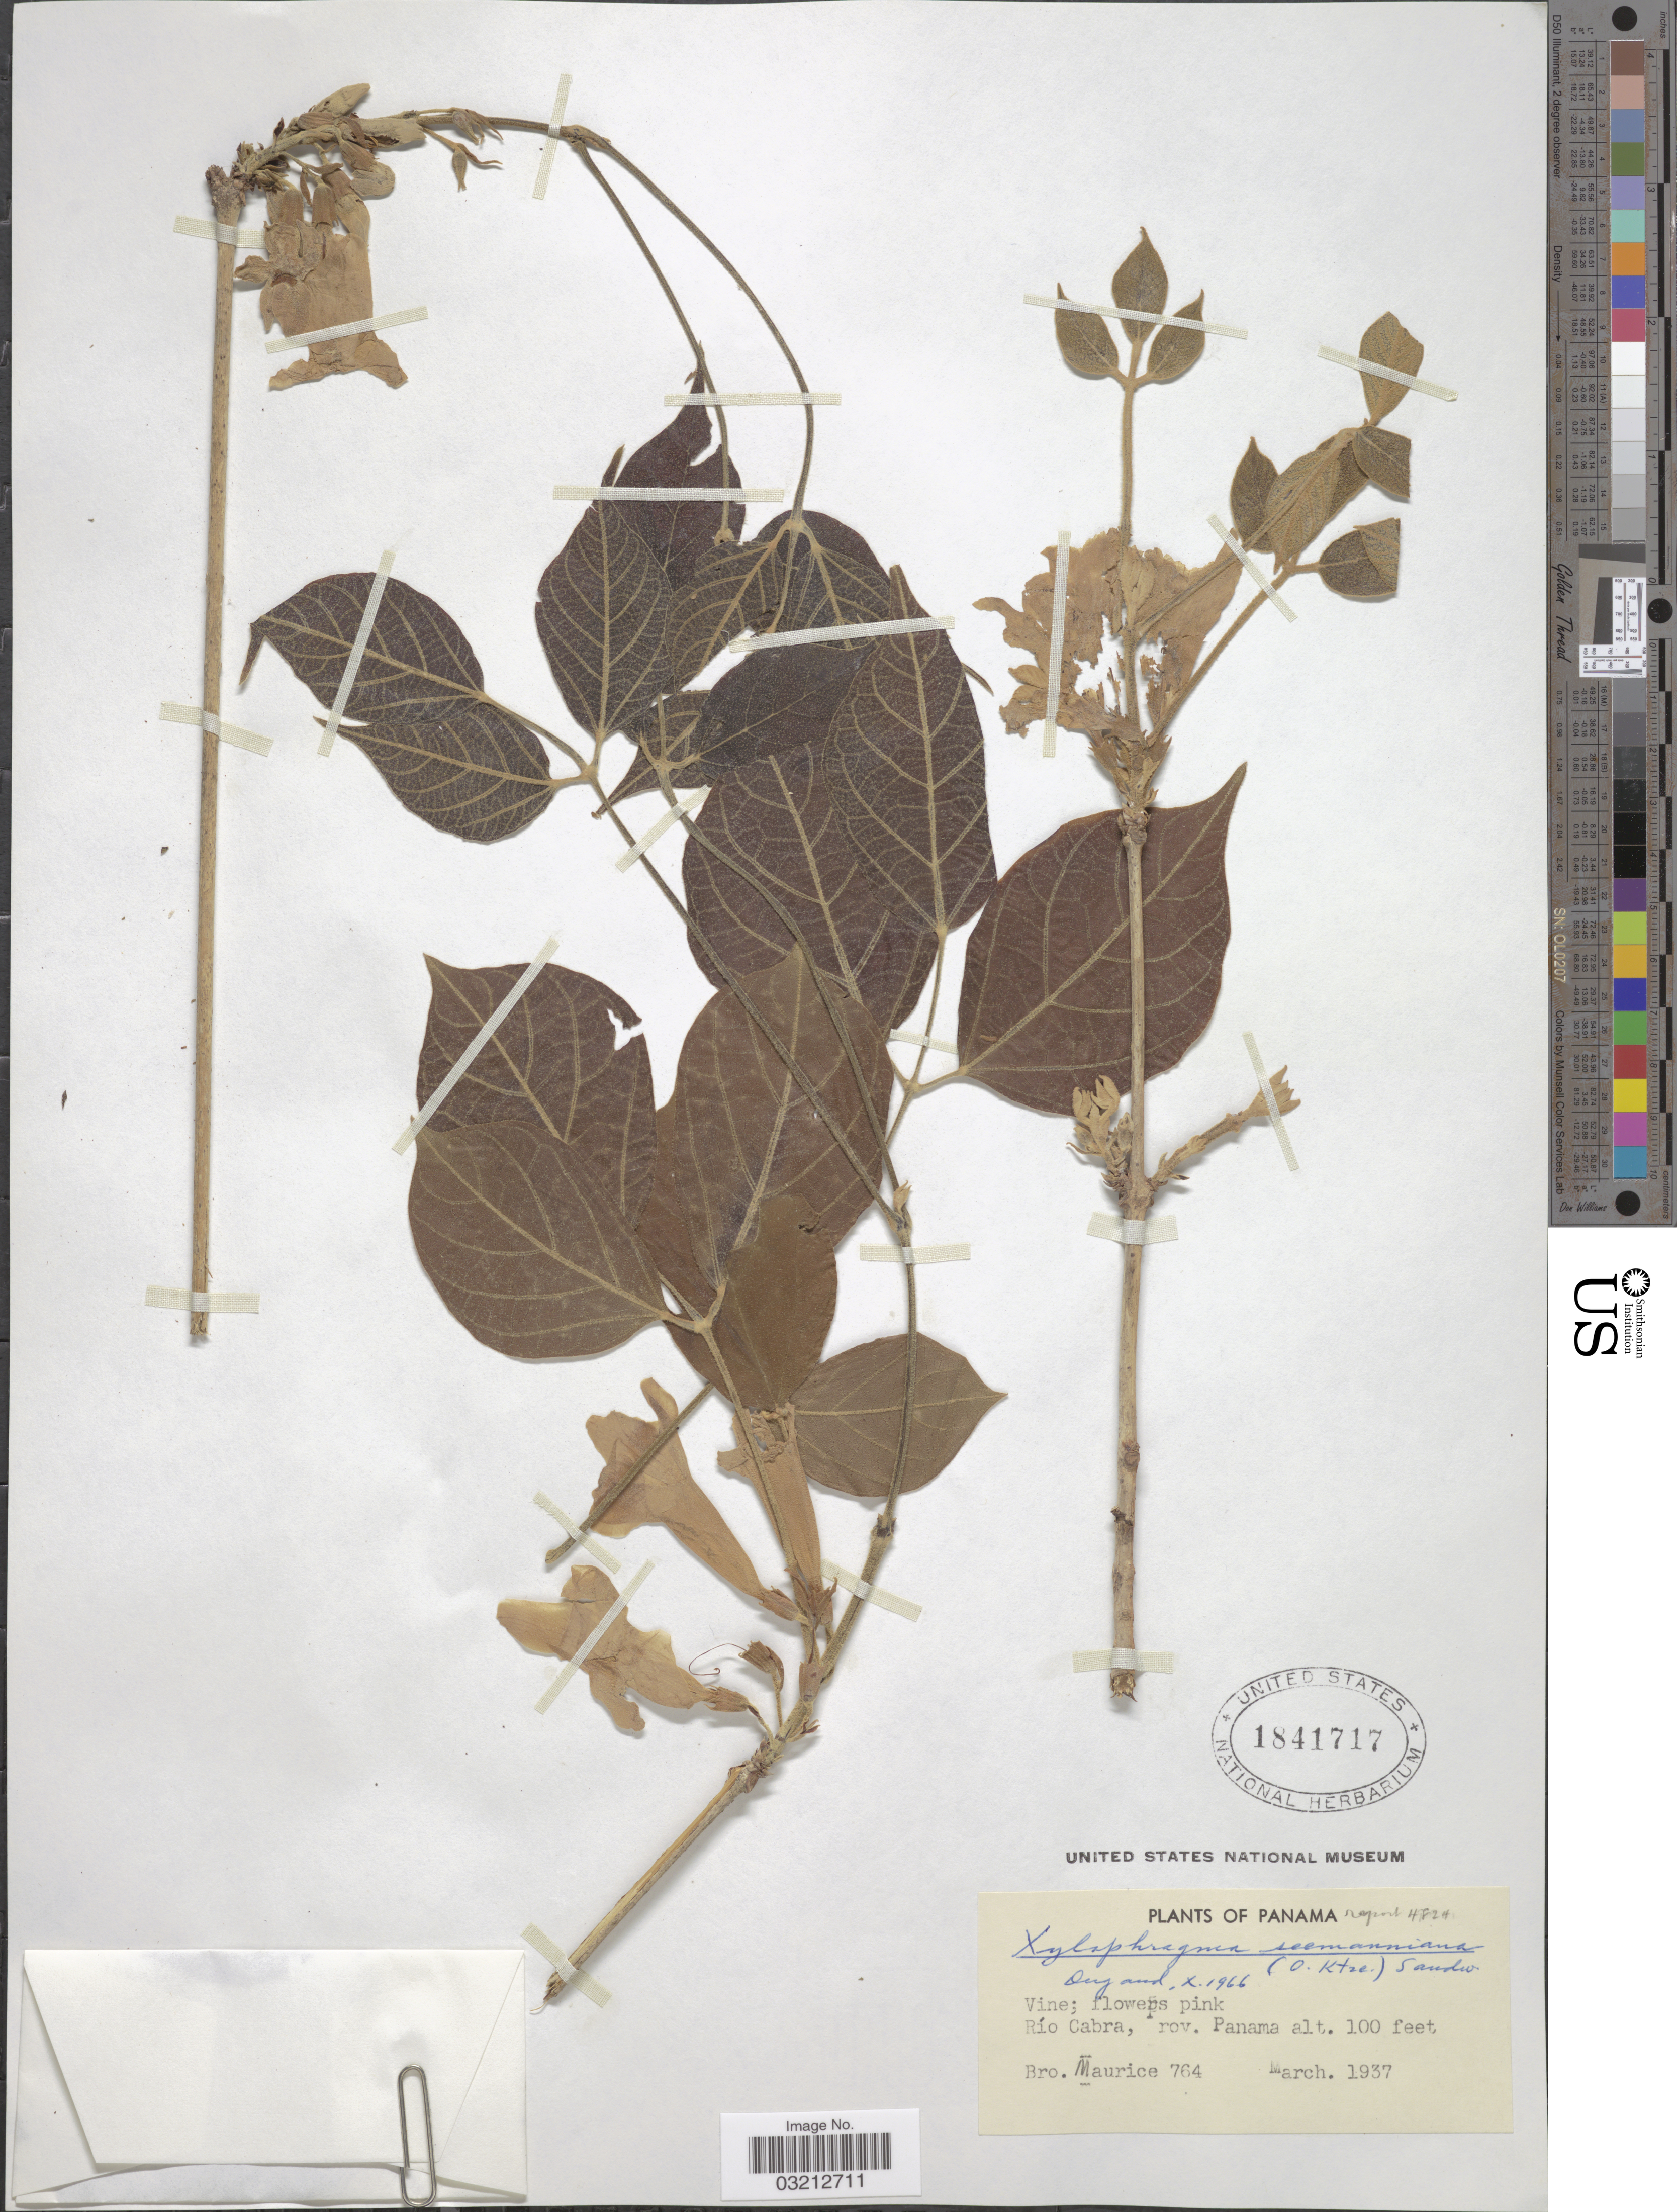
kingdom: Plantae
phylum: Tracheophyta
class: Magnoliopsida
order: Lamiales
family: Bignoniaceae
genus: Xylophragma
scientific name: Xylophragma seemannianum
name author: (Kuntze) Sandwith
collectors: B. Maurice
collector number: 764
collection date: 1937-03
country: Panama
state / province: Panamá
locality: Río Cabra.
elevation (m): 30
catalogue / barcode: US 1841717